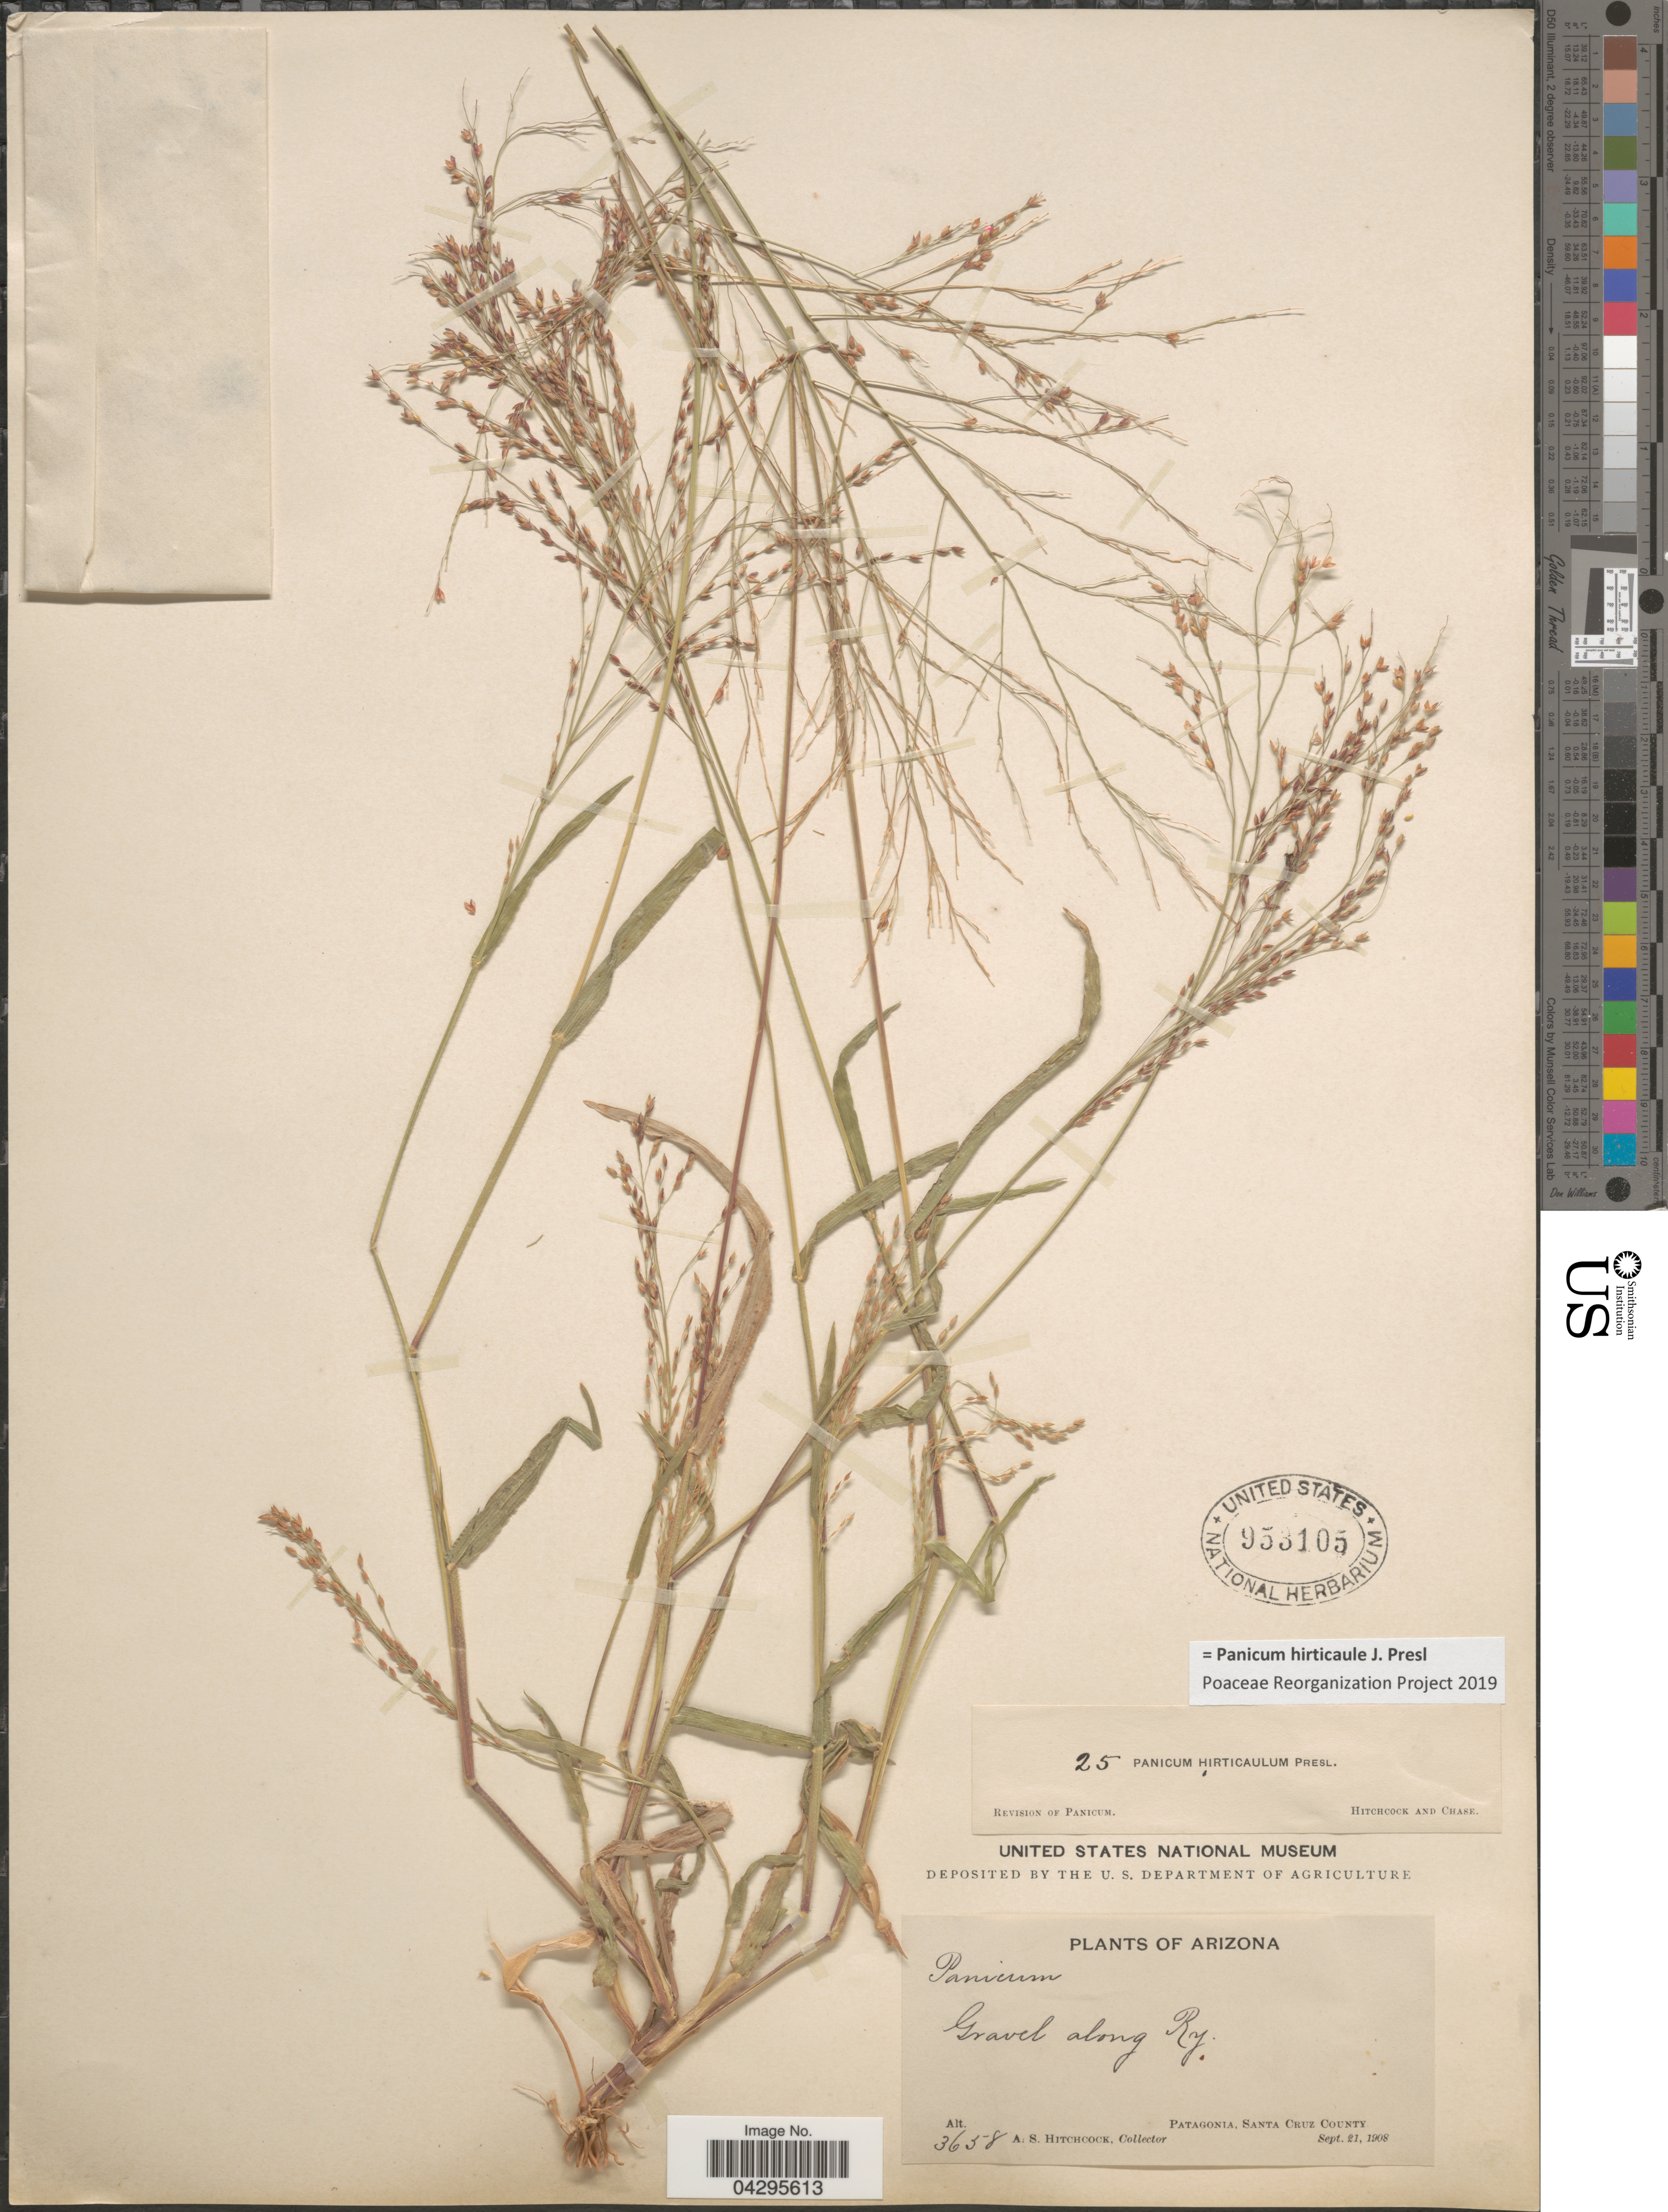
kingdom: Plantae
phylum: Tracheophyta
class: Liliopsida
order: Poales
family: Poaceae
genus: Panicum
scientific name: Panicum hirticaule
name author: J. Presl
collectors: A. S. Hitchcock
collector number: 3658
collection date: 1908-09-21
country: United States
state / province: Arizona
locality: Gravel along Ry. Patagonia, Santa Cruz County.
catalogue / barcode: US 953105